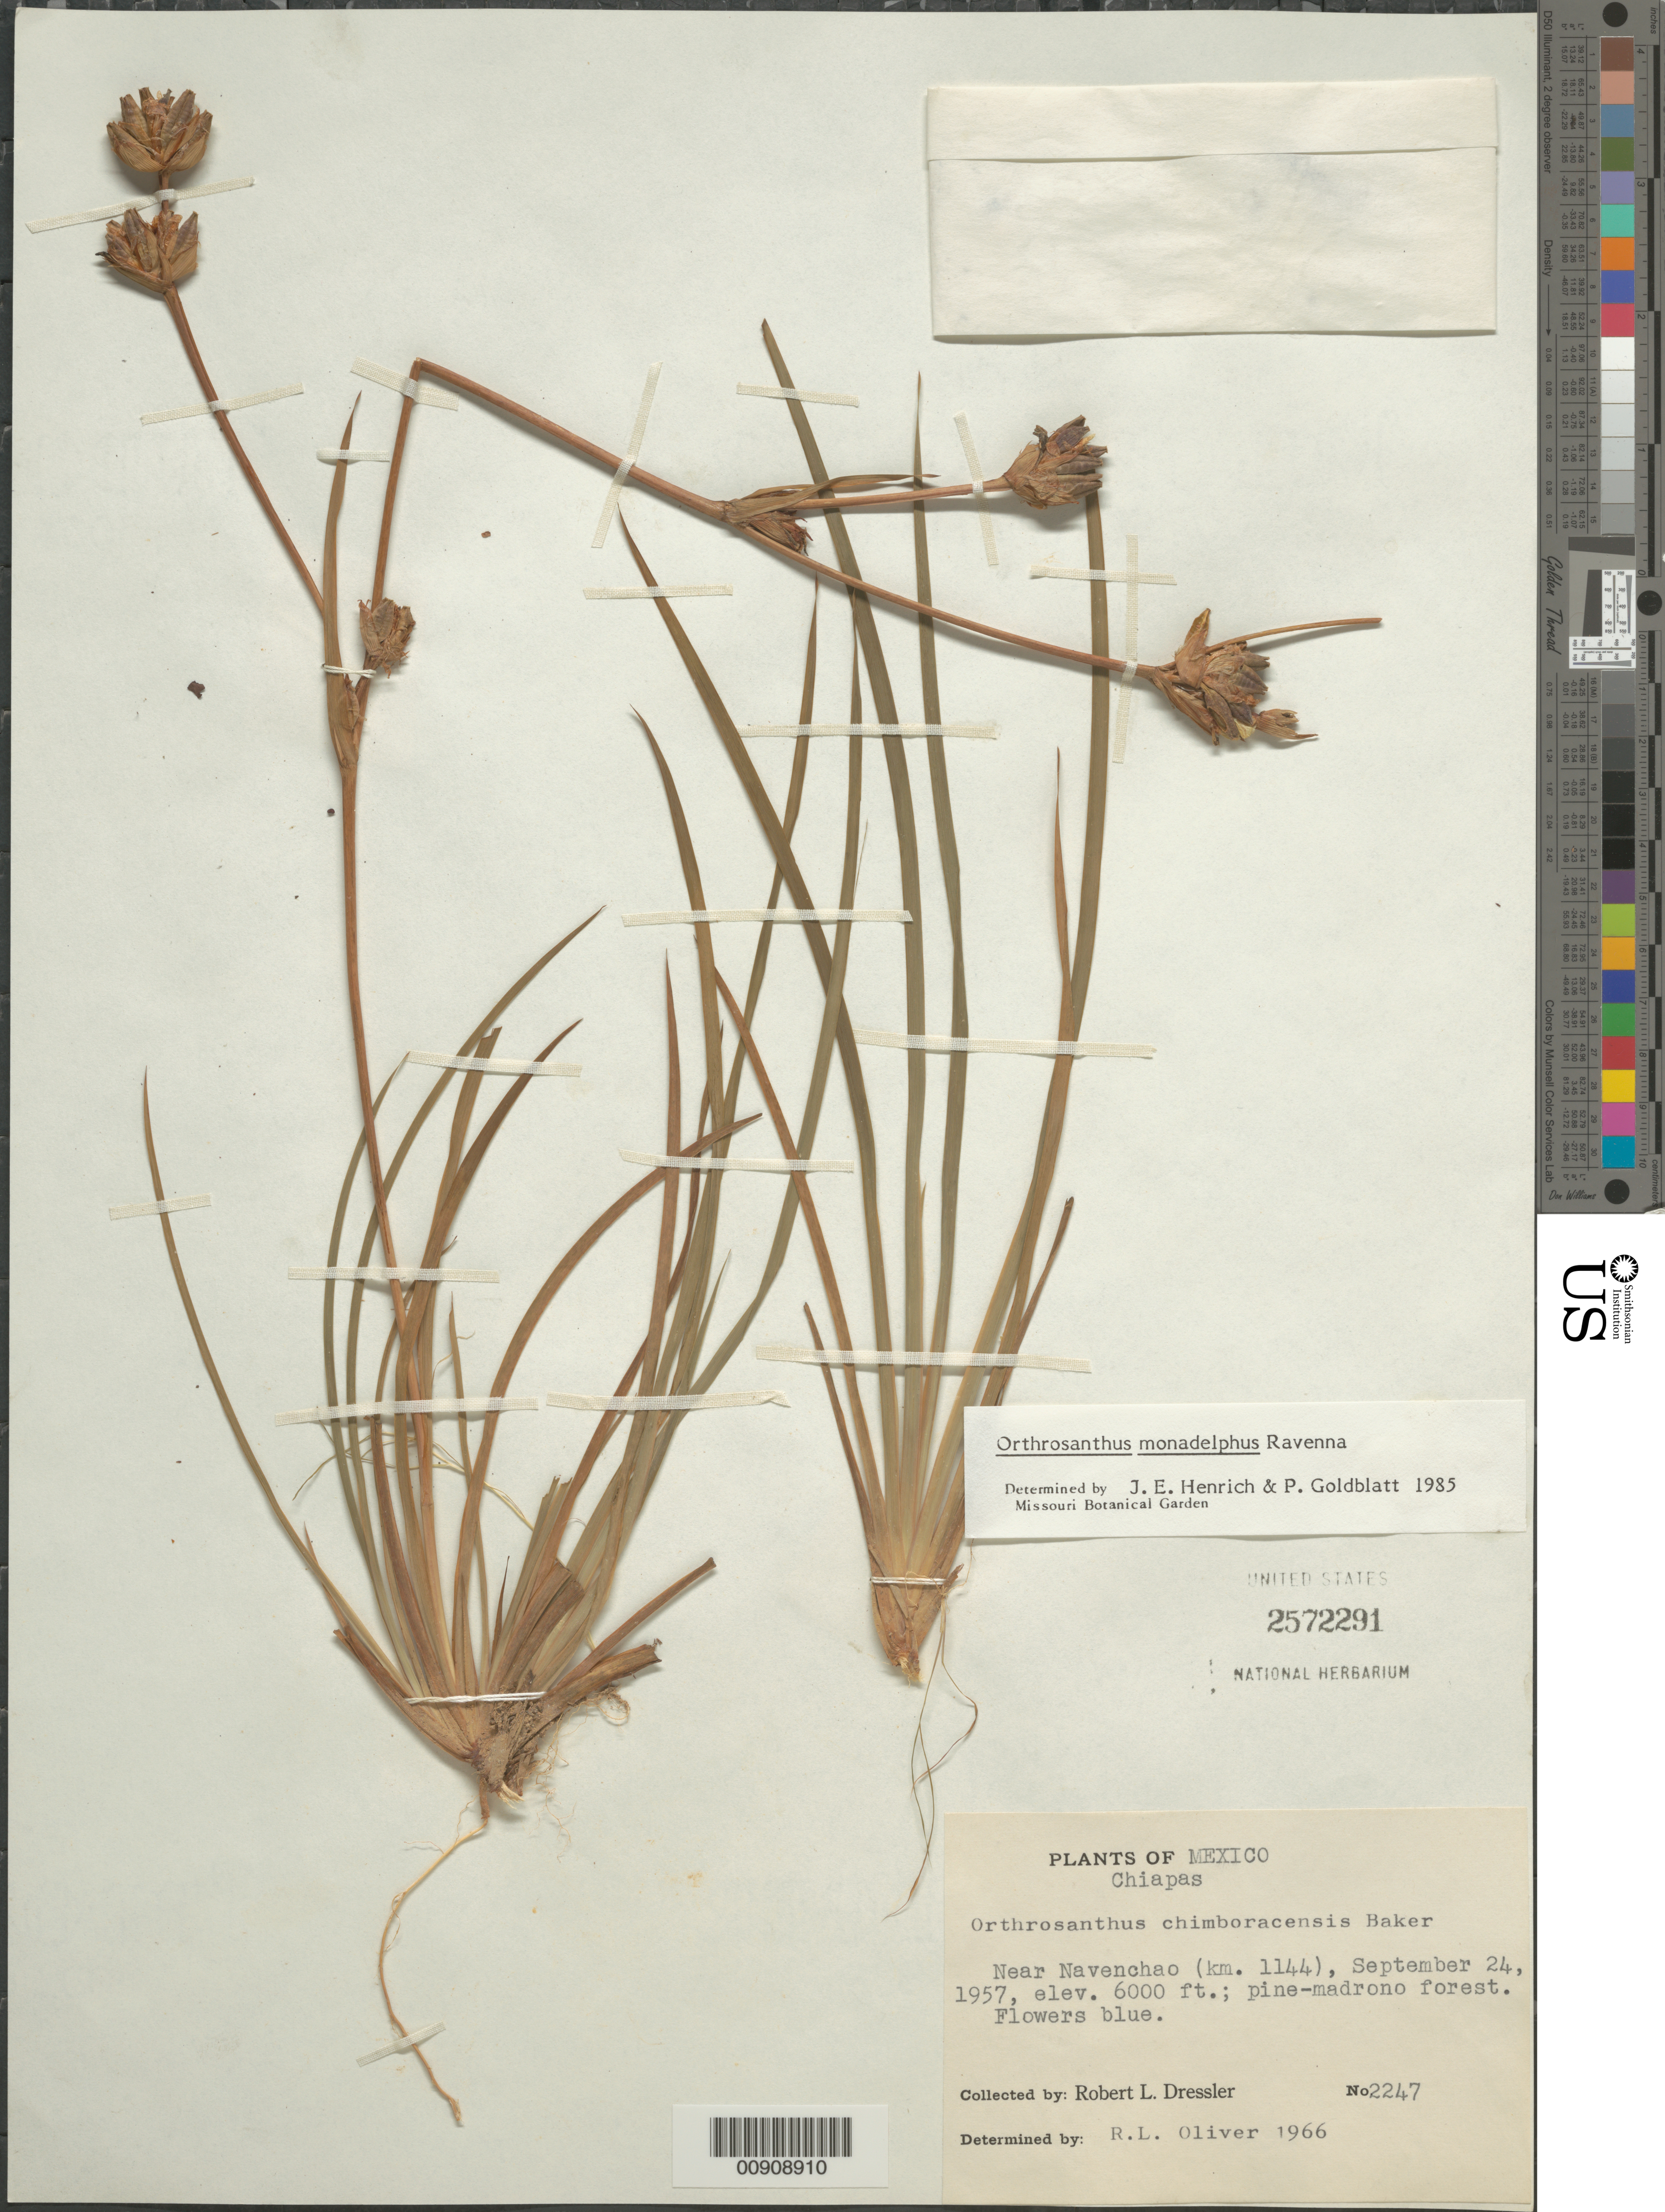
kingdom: Plantae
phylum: Tracheophyta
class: Liliopsida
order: Asparagales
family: Iridaceae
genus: Orthrosanthus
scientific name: Orthrosanthus monadelphus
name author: Ravenna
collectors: R. Dressler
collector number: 2247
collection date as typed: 24 Sep 1957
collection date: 1957-09-24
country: Mexico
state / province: Chiapas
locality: Near Navenchao (Km. 1144).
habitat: Pine-madrono forest.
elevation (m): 1829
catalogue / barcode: US 2572291